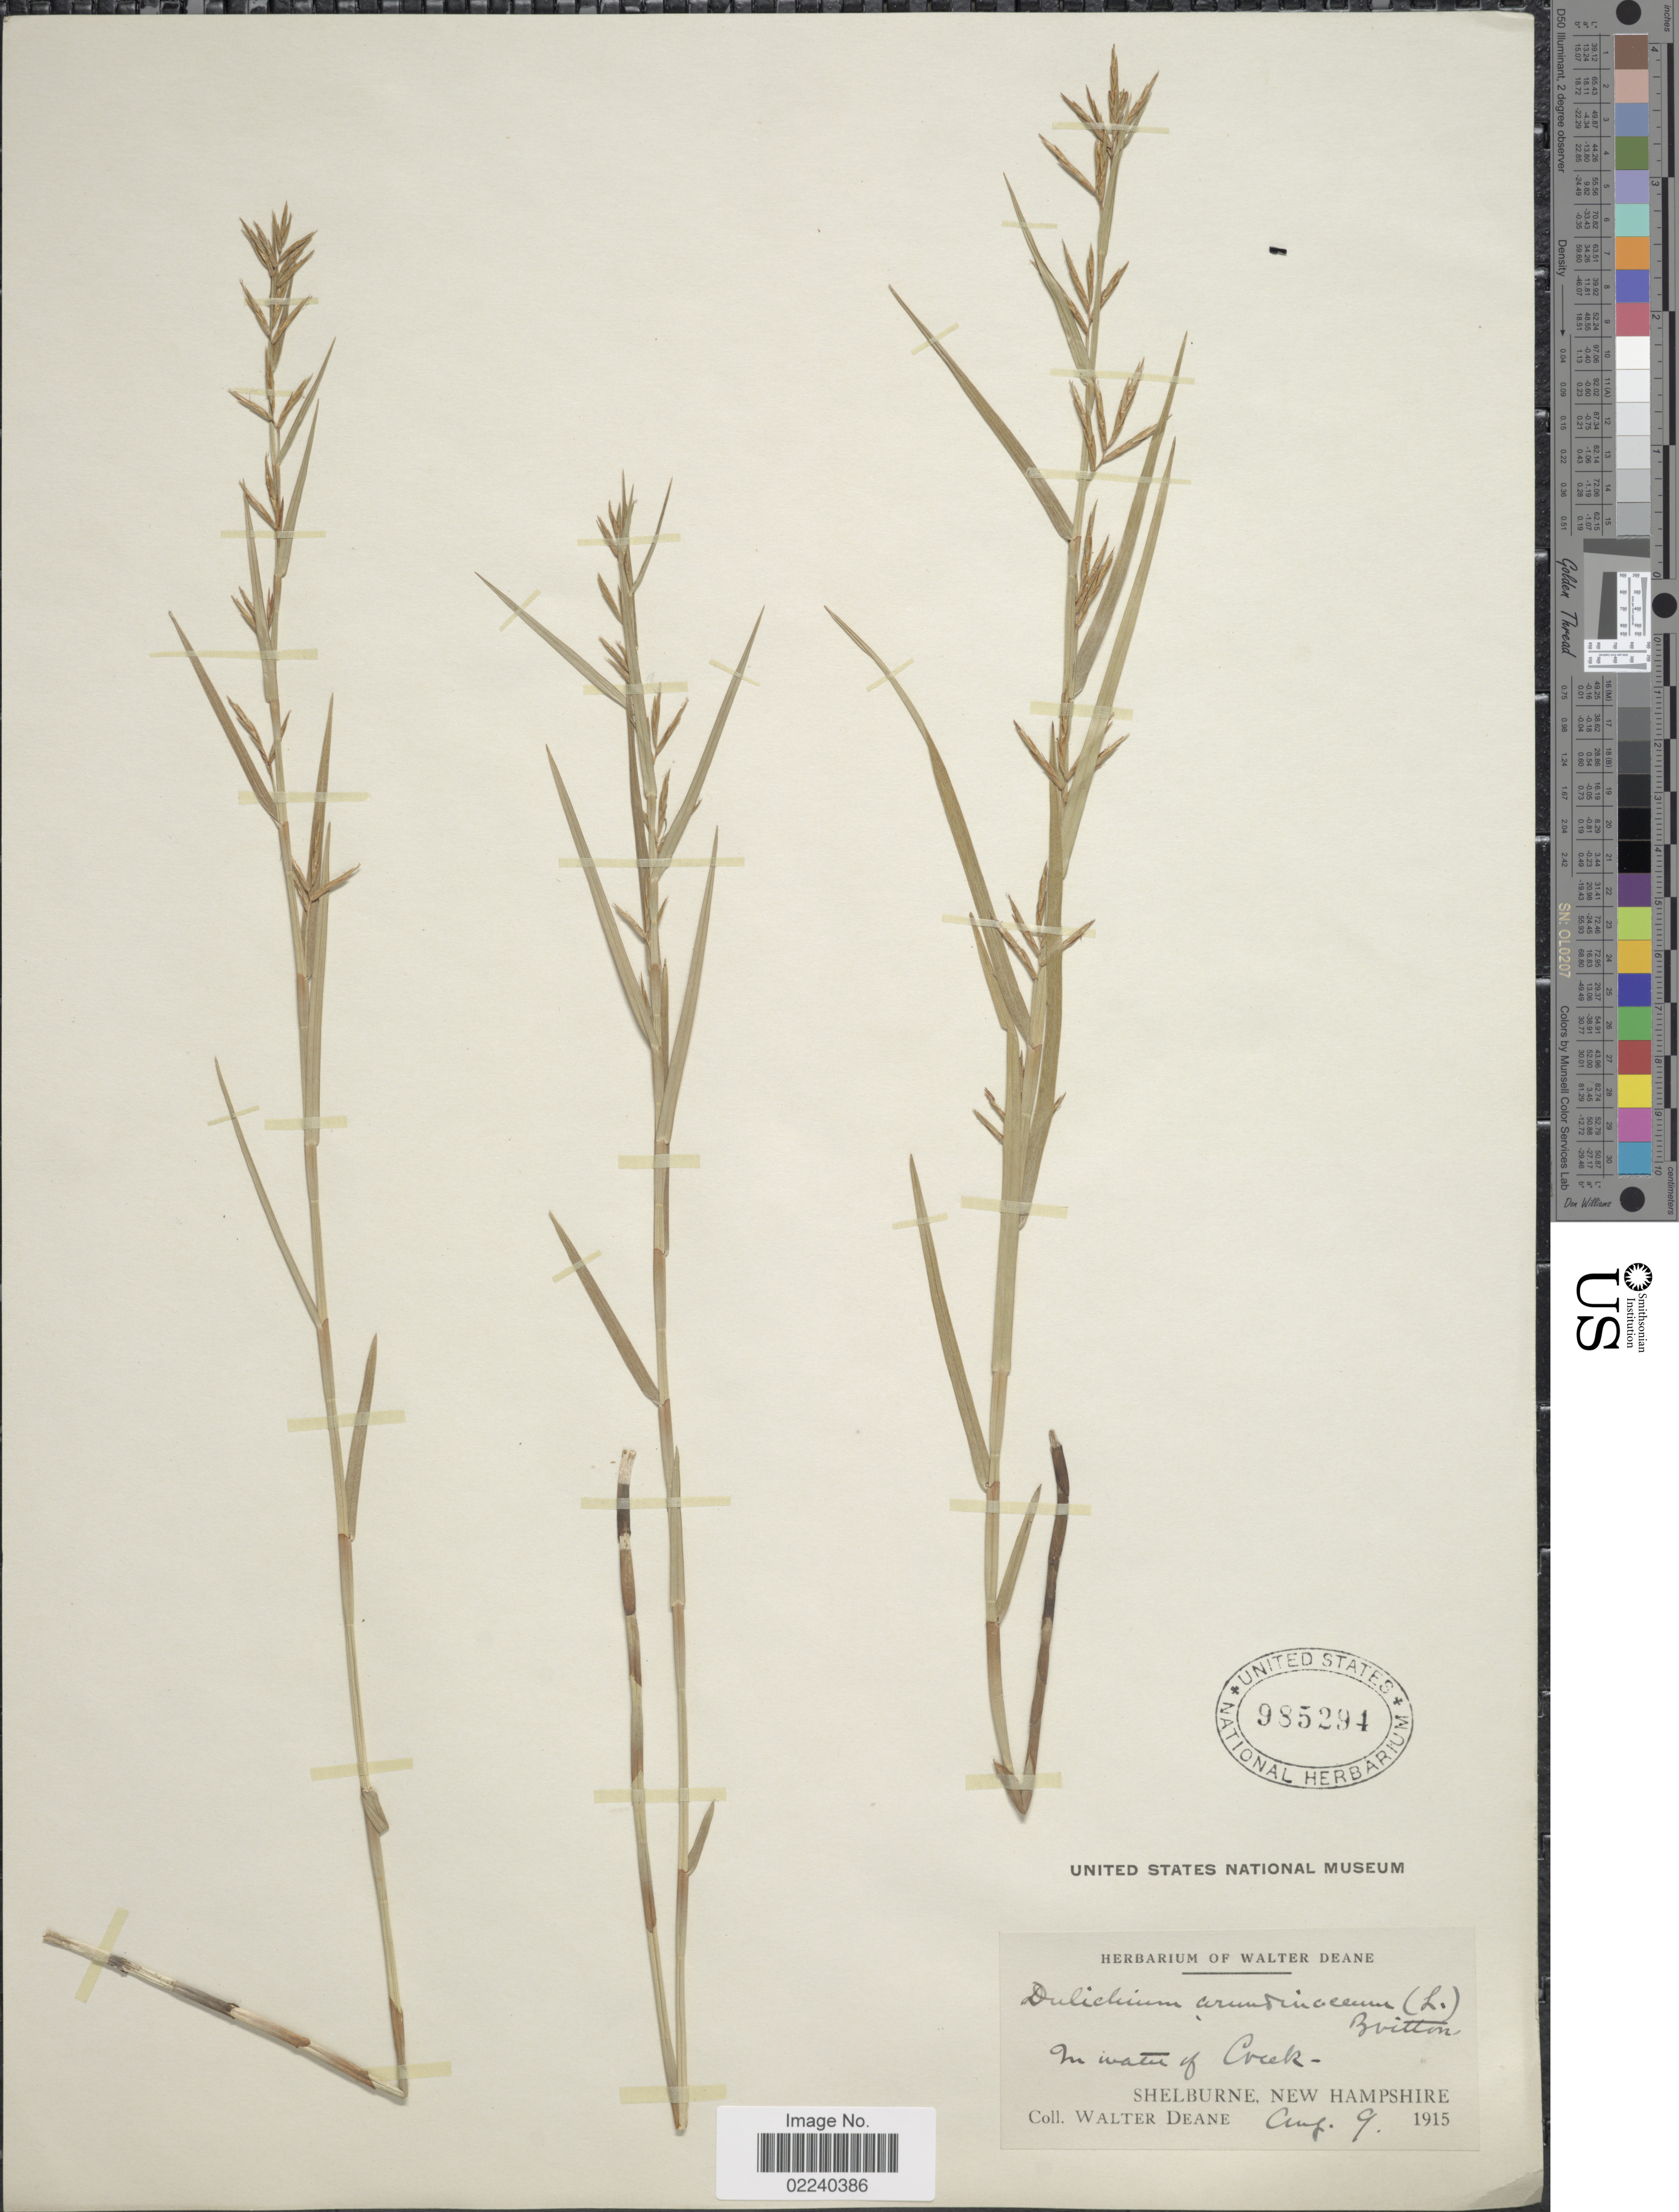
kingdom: Plantae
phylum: Tracheophyta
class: Liliopsida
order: Poales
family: Cyperaceae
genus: Dulichium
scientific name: Dulichium arundinaceum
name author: (L.) Britton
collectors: W. Deane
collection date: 1915-08-09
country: United States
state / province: New Hampshire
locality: Shelburne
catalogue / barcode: US 985294